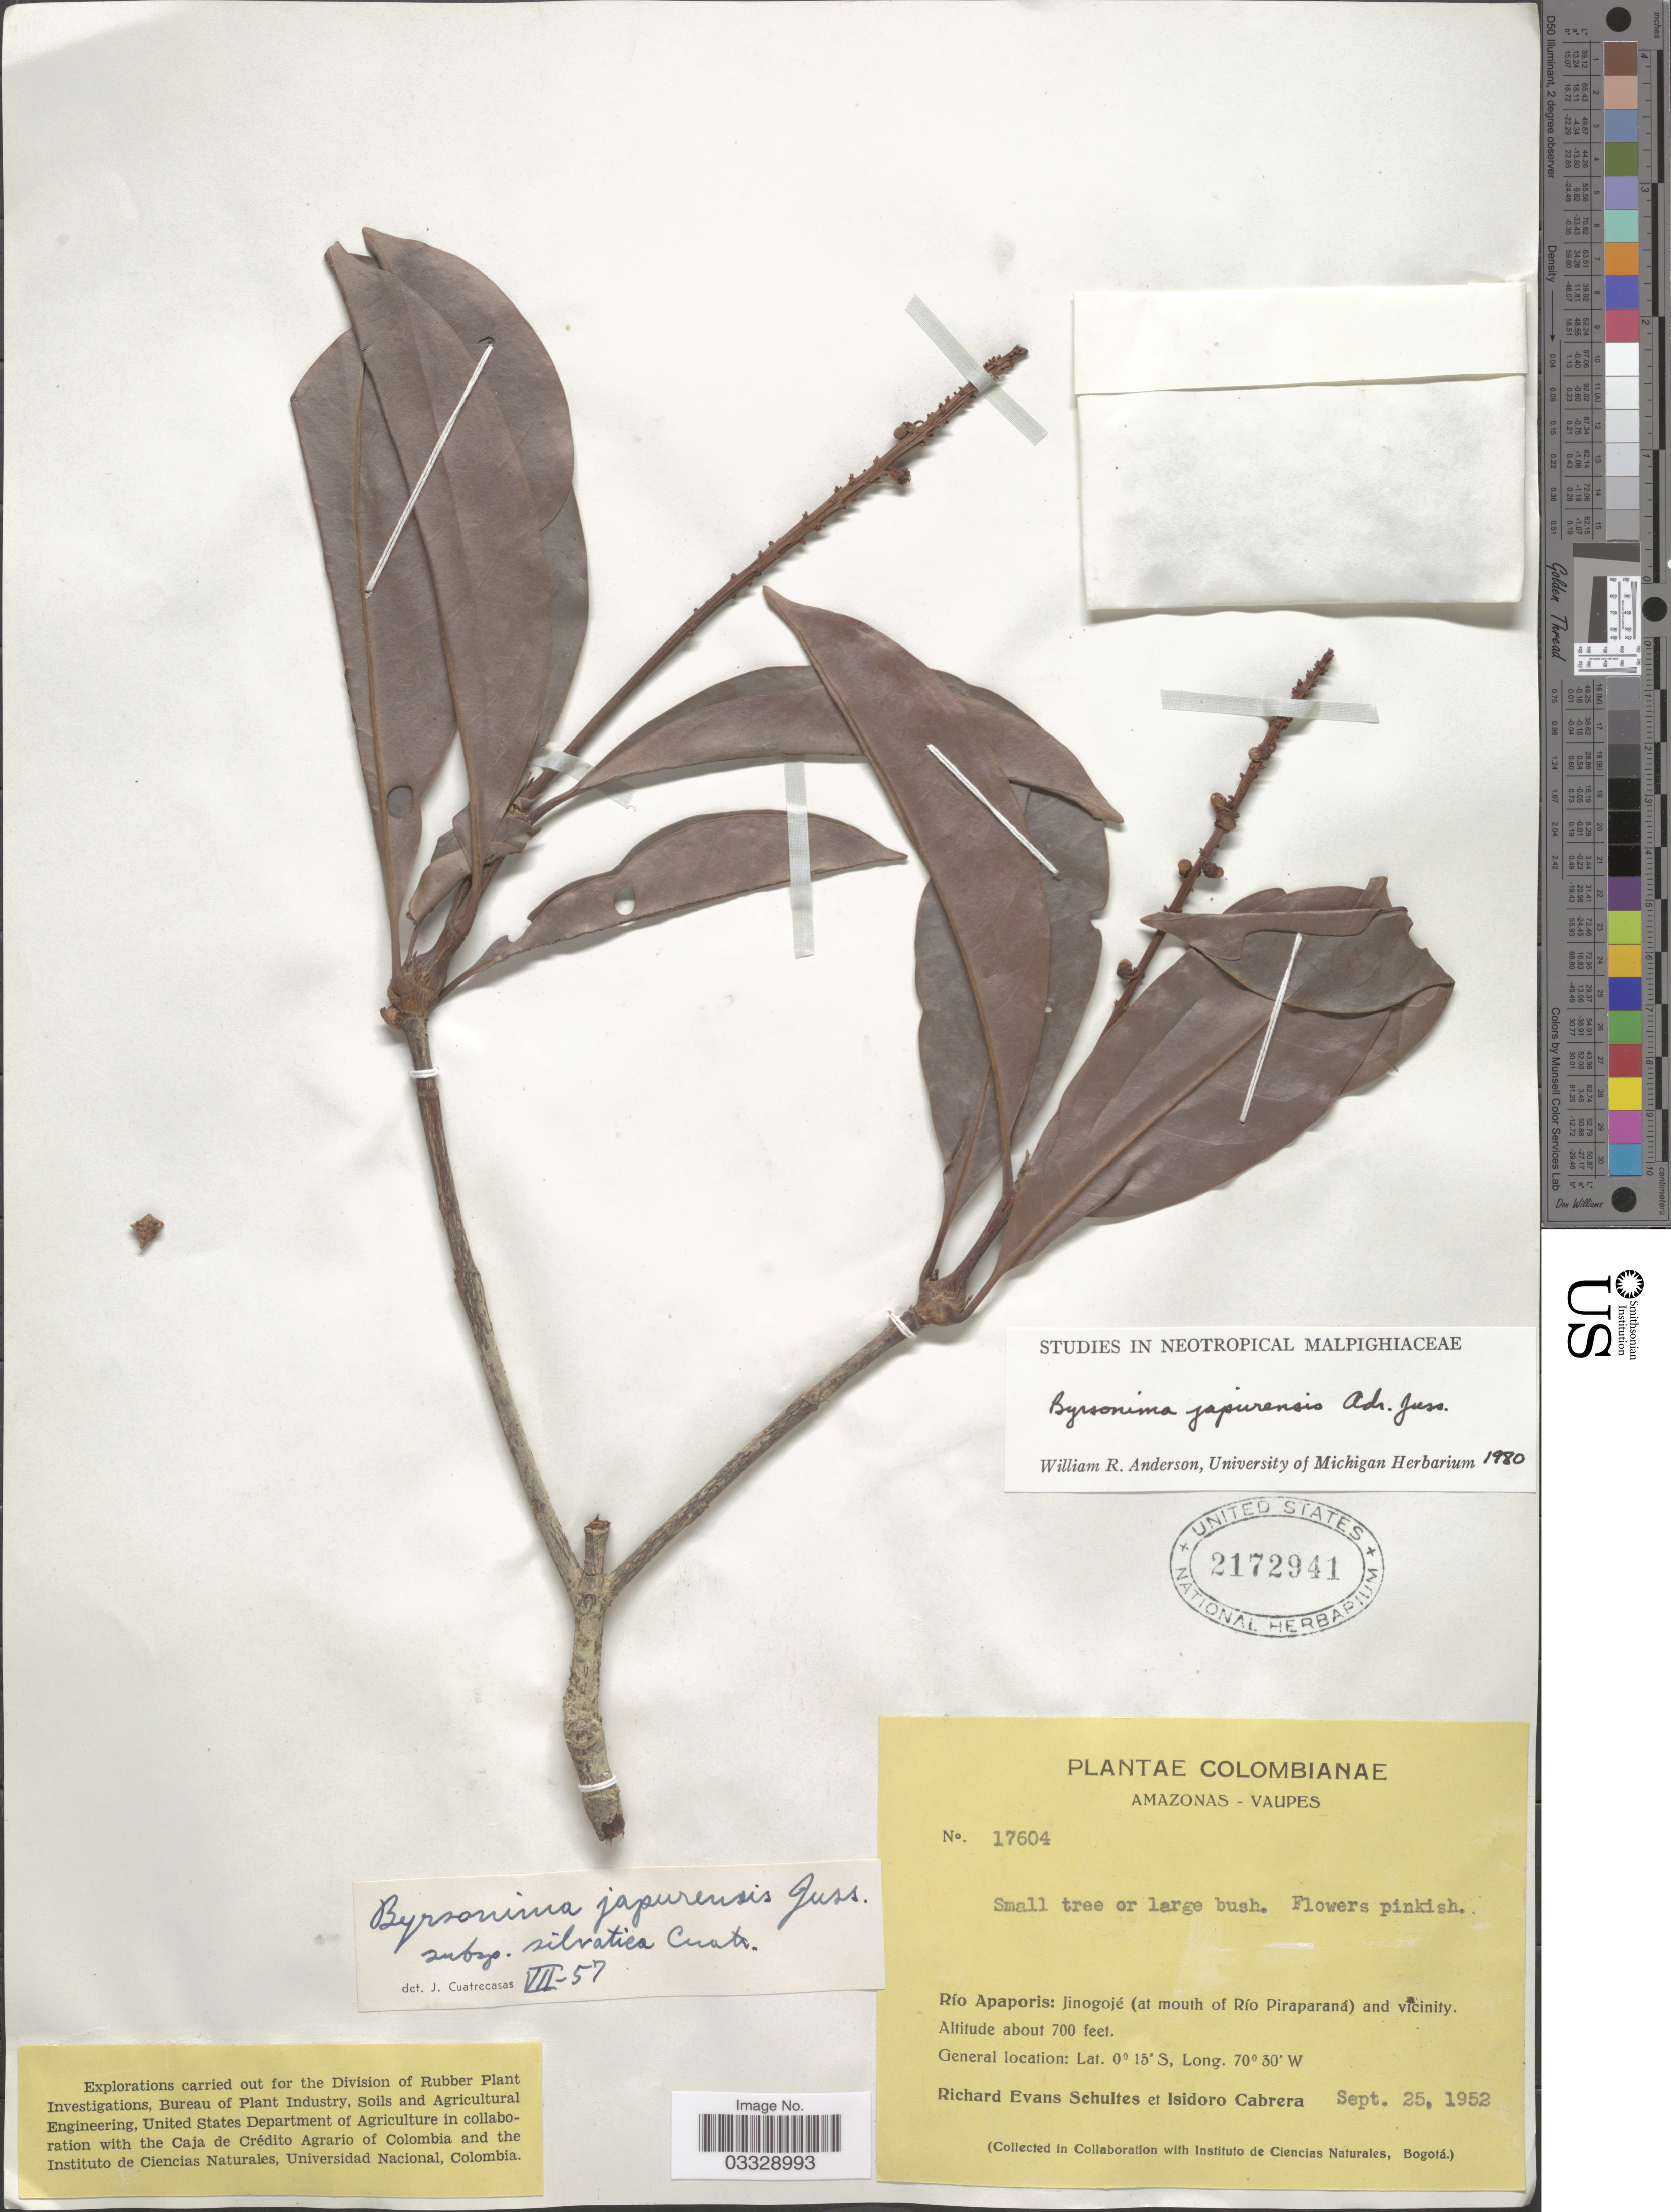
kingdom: Plantae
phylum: Tracheophyta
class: Magnoliopsida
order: Malpighiales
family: Malpighiaceae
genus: Byrsonima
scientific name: Byrsonima japurensis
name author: A. Juss.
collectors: R. E. Schultes & I. Cabrera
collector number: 17604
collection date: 1952-09-25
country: Colombia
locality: Amazonas - Vaupes. Río Apaporis: Jinogojé (at mouth of Río Piraparaná) and vicinity.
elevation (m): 213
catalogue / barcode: US 2172941